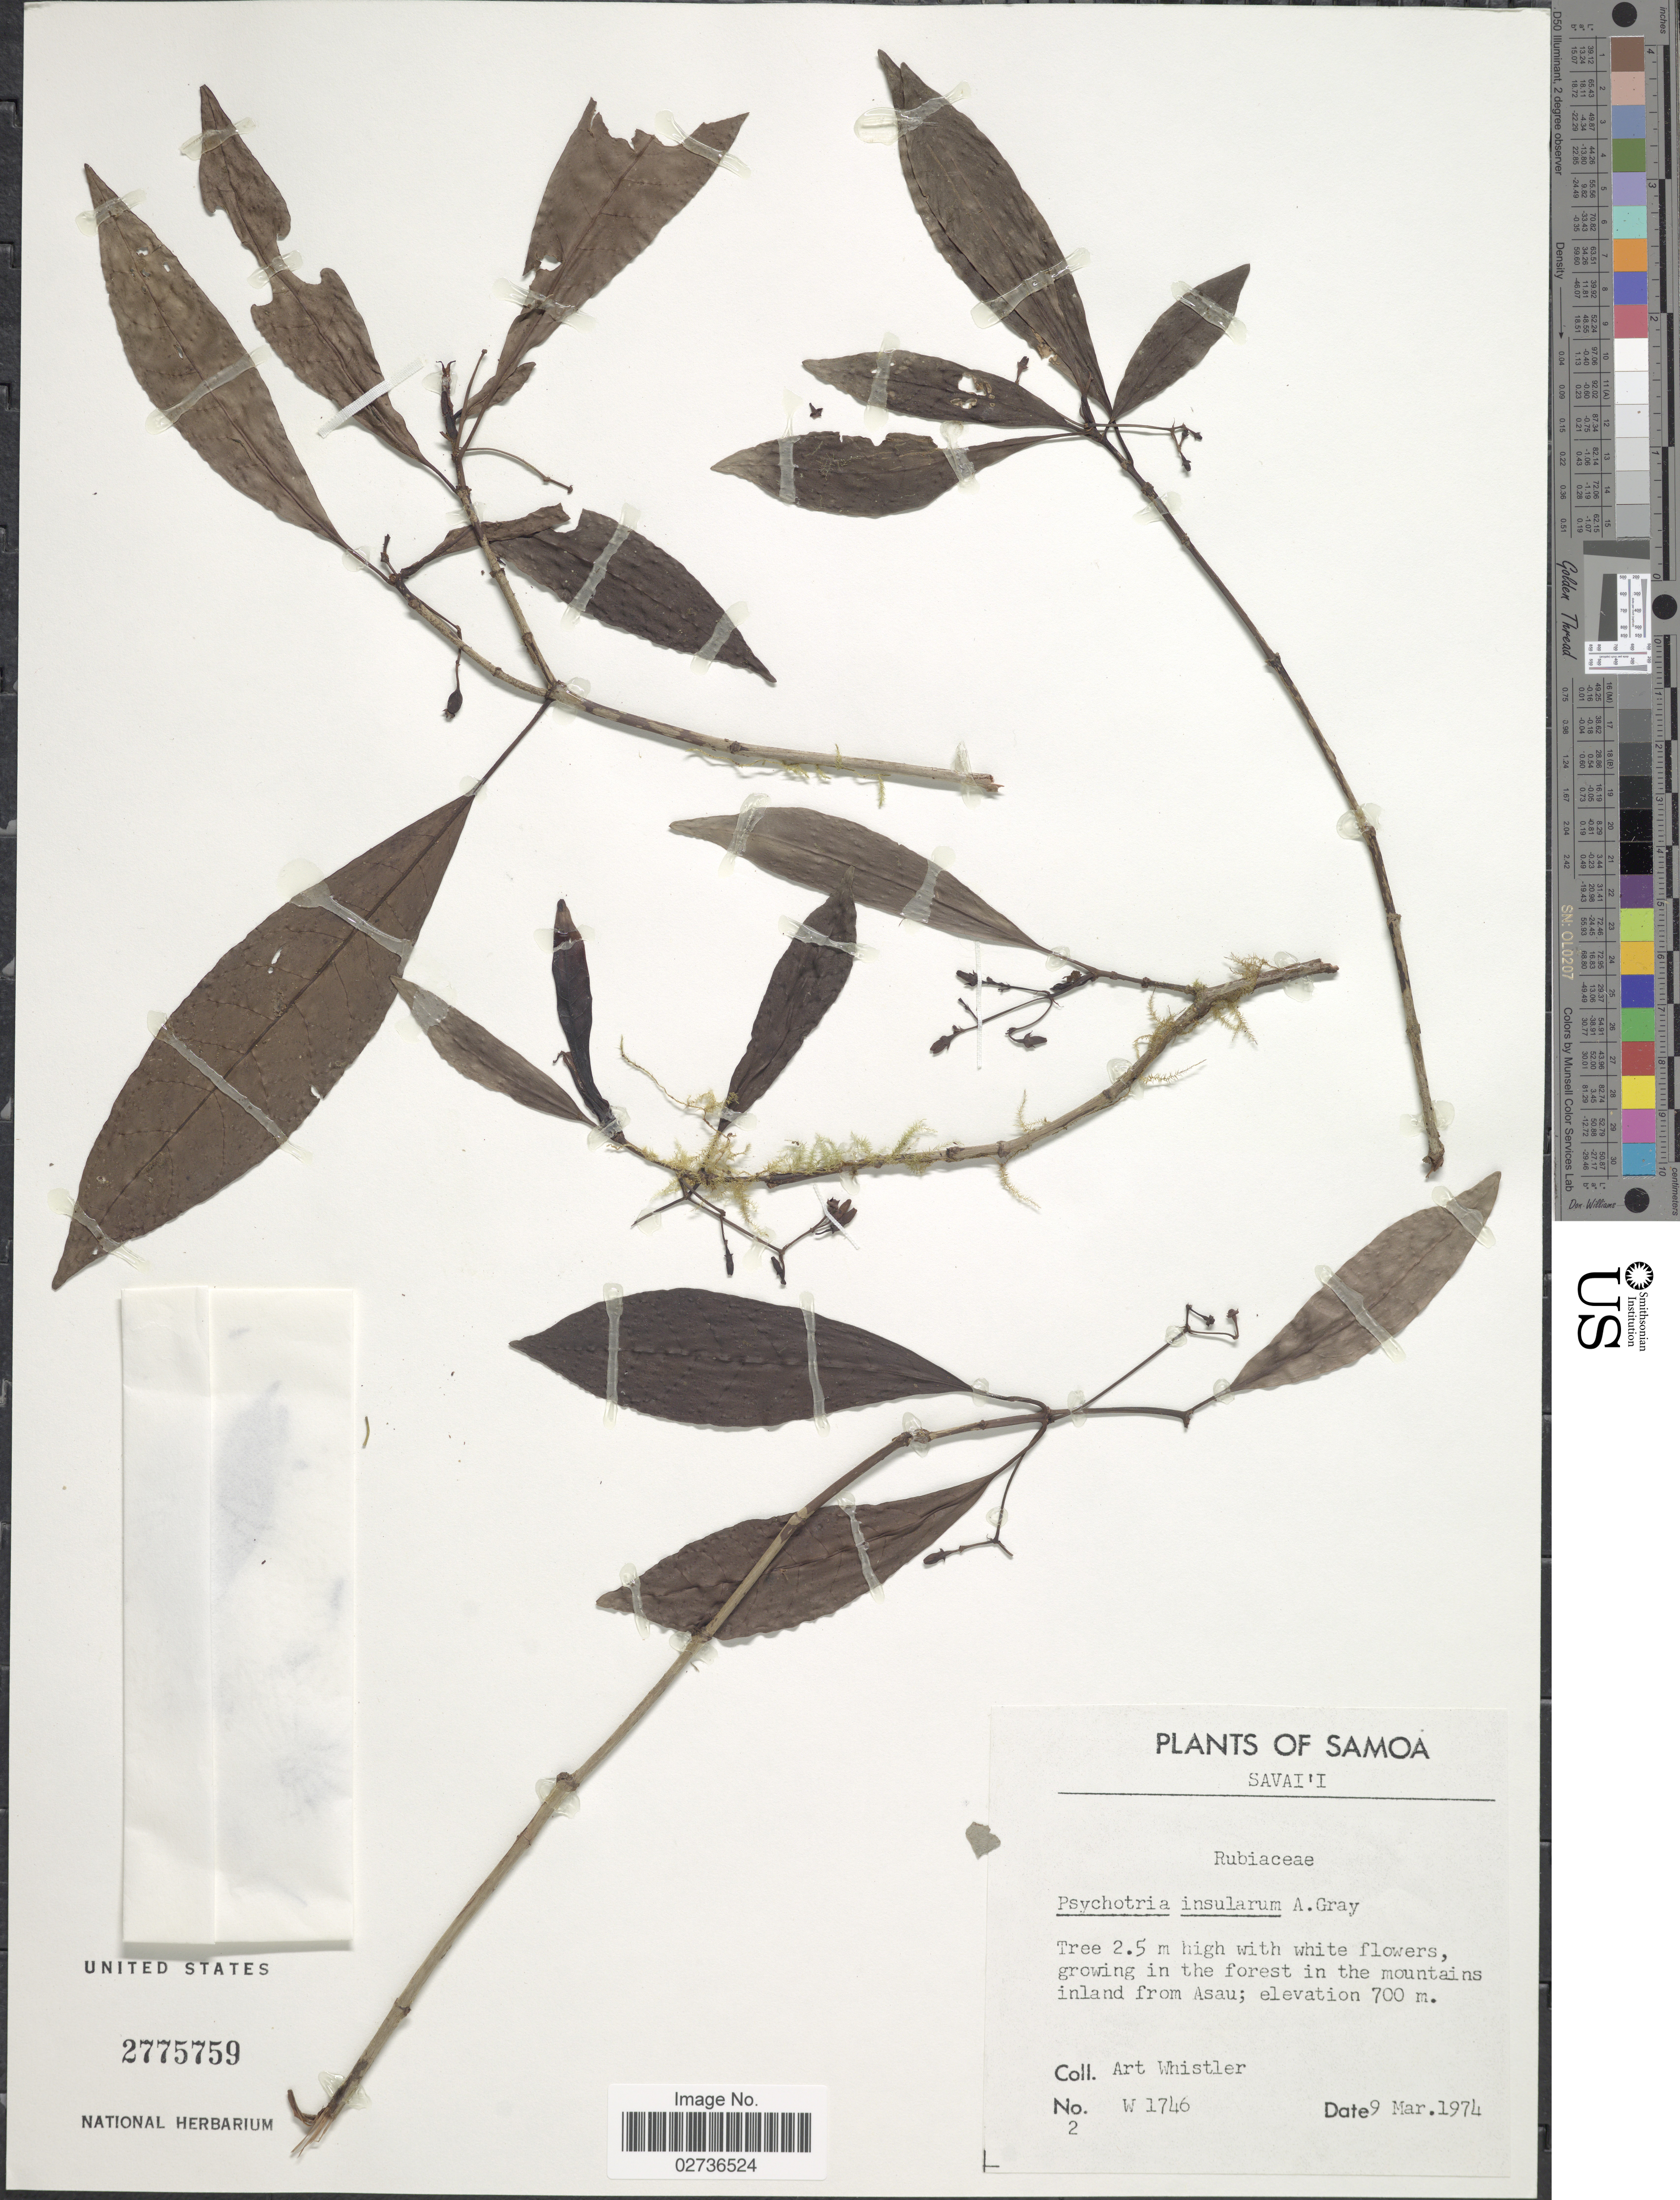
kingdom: Plantae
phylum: Tracheophyta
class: Magnoliopsida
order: Gentianales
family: Rubiaceae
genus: Psychotria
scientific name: Psychotria insularum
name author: A. Gray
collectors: A. Whistler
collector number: W 1746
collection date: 1974-03-09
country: Samoa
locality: Samoa, Savai'i, in the forest in the mountains inland from Asau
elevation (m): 700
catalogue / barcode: US 2775759